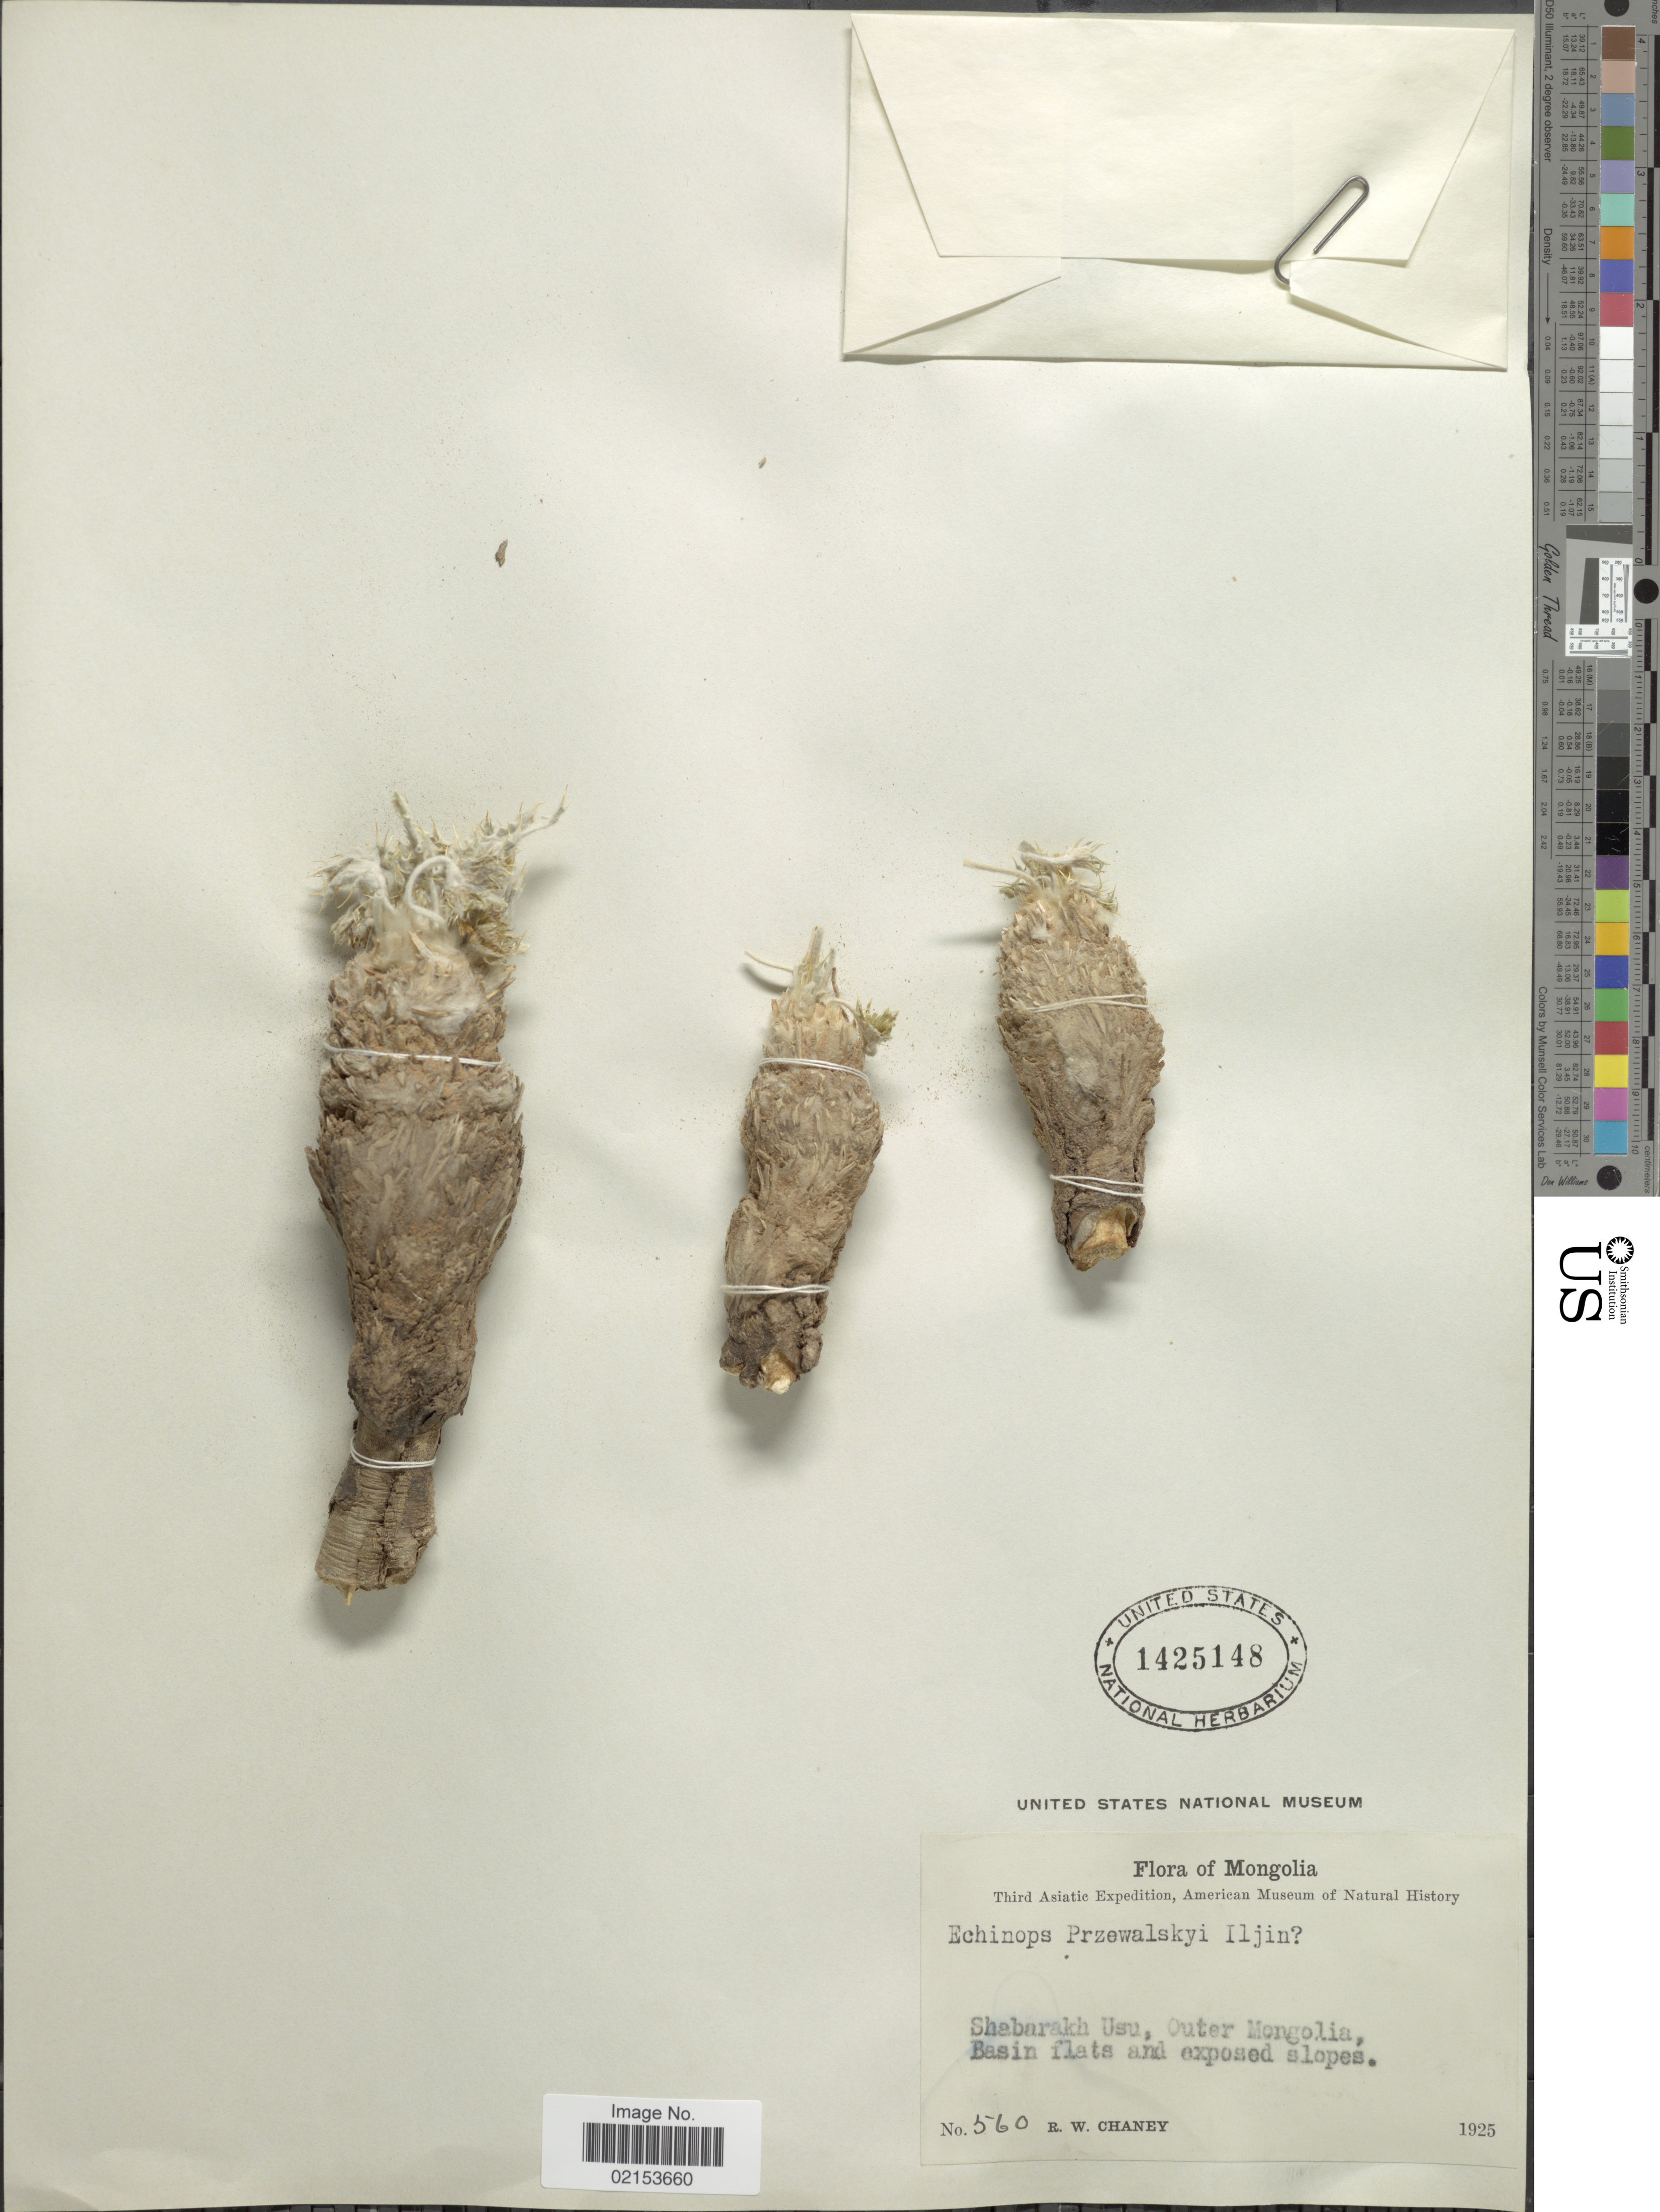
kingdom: Plantae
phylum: Tracheophyta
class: Magnoliopsida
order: Asterales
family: Asteraceae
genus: Echinops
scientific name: Echinops przewalskii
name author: Iljin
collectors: R. Chaney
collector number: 560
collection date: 1925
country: China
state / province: Nei Monggol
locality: Shabarakh Usu, Outer Mongolia, basin flats and exposed slopes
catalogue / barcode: US 1425148